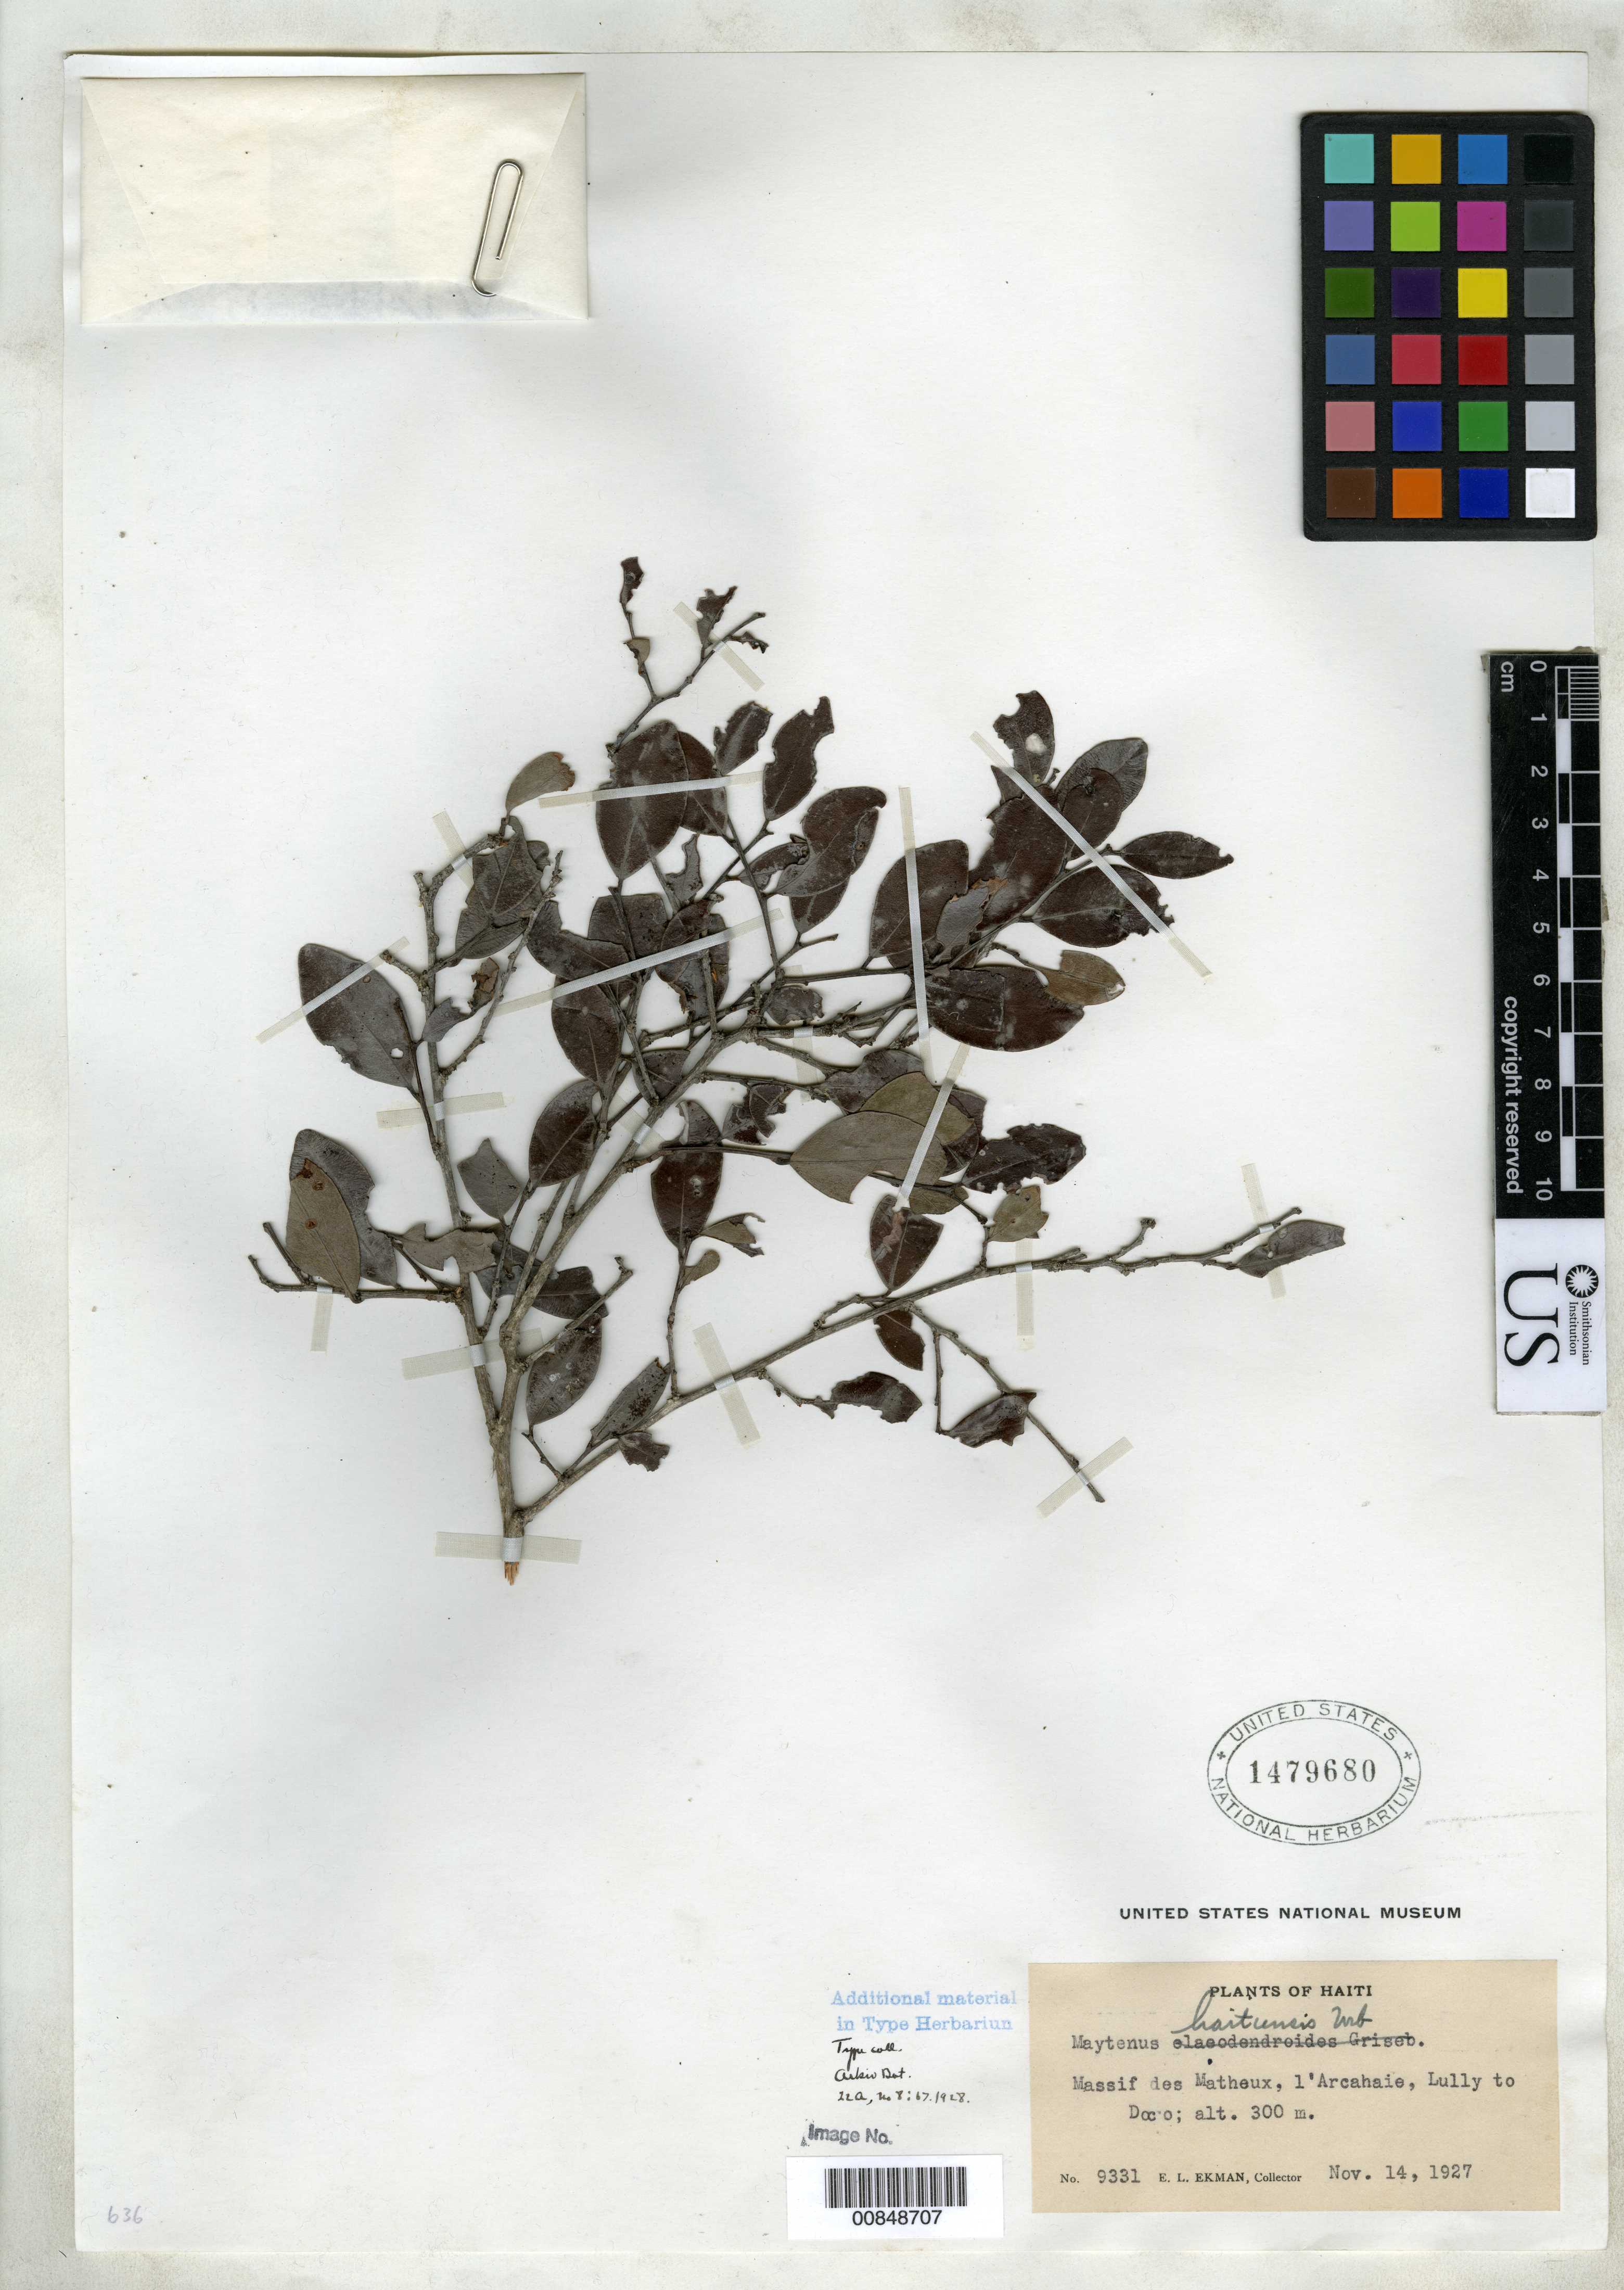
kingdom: Plantae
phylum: Tracheophyta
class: Magnoliopsida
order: Celastrales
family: Celastraceae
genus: Maytenus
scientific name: Maytenus haitiensis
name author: Urb.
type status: Isotype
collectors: E. L. Ekman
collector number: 9331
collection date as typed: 14 Nov 1927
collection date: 1927-11-14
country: Haiti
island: Hispaniola Island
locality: Massif des Matheux, prope L'Arachaie.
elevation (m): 300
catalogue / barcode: US 1479680